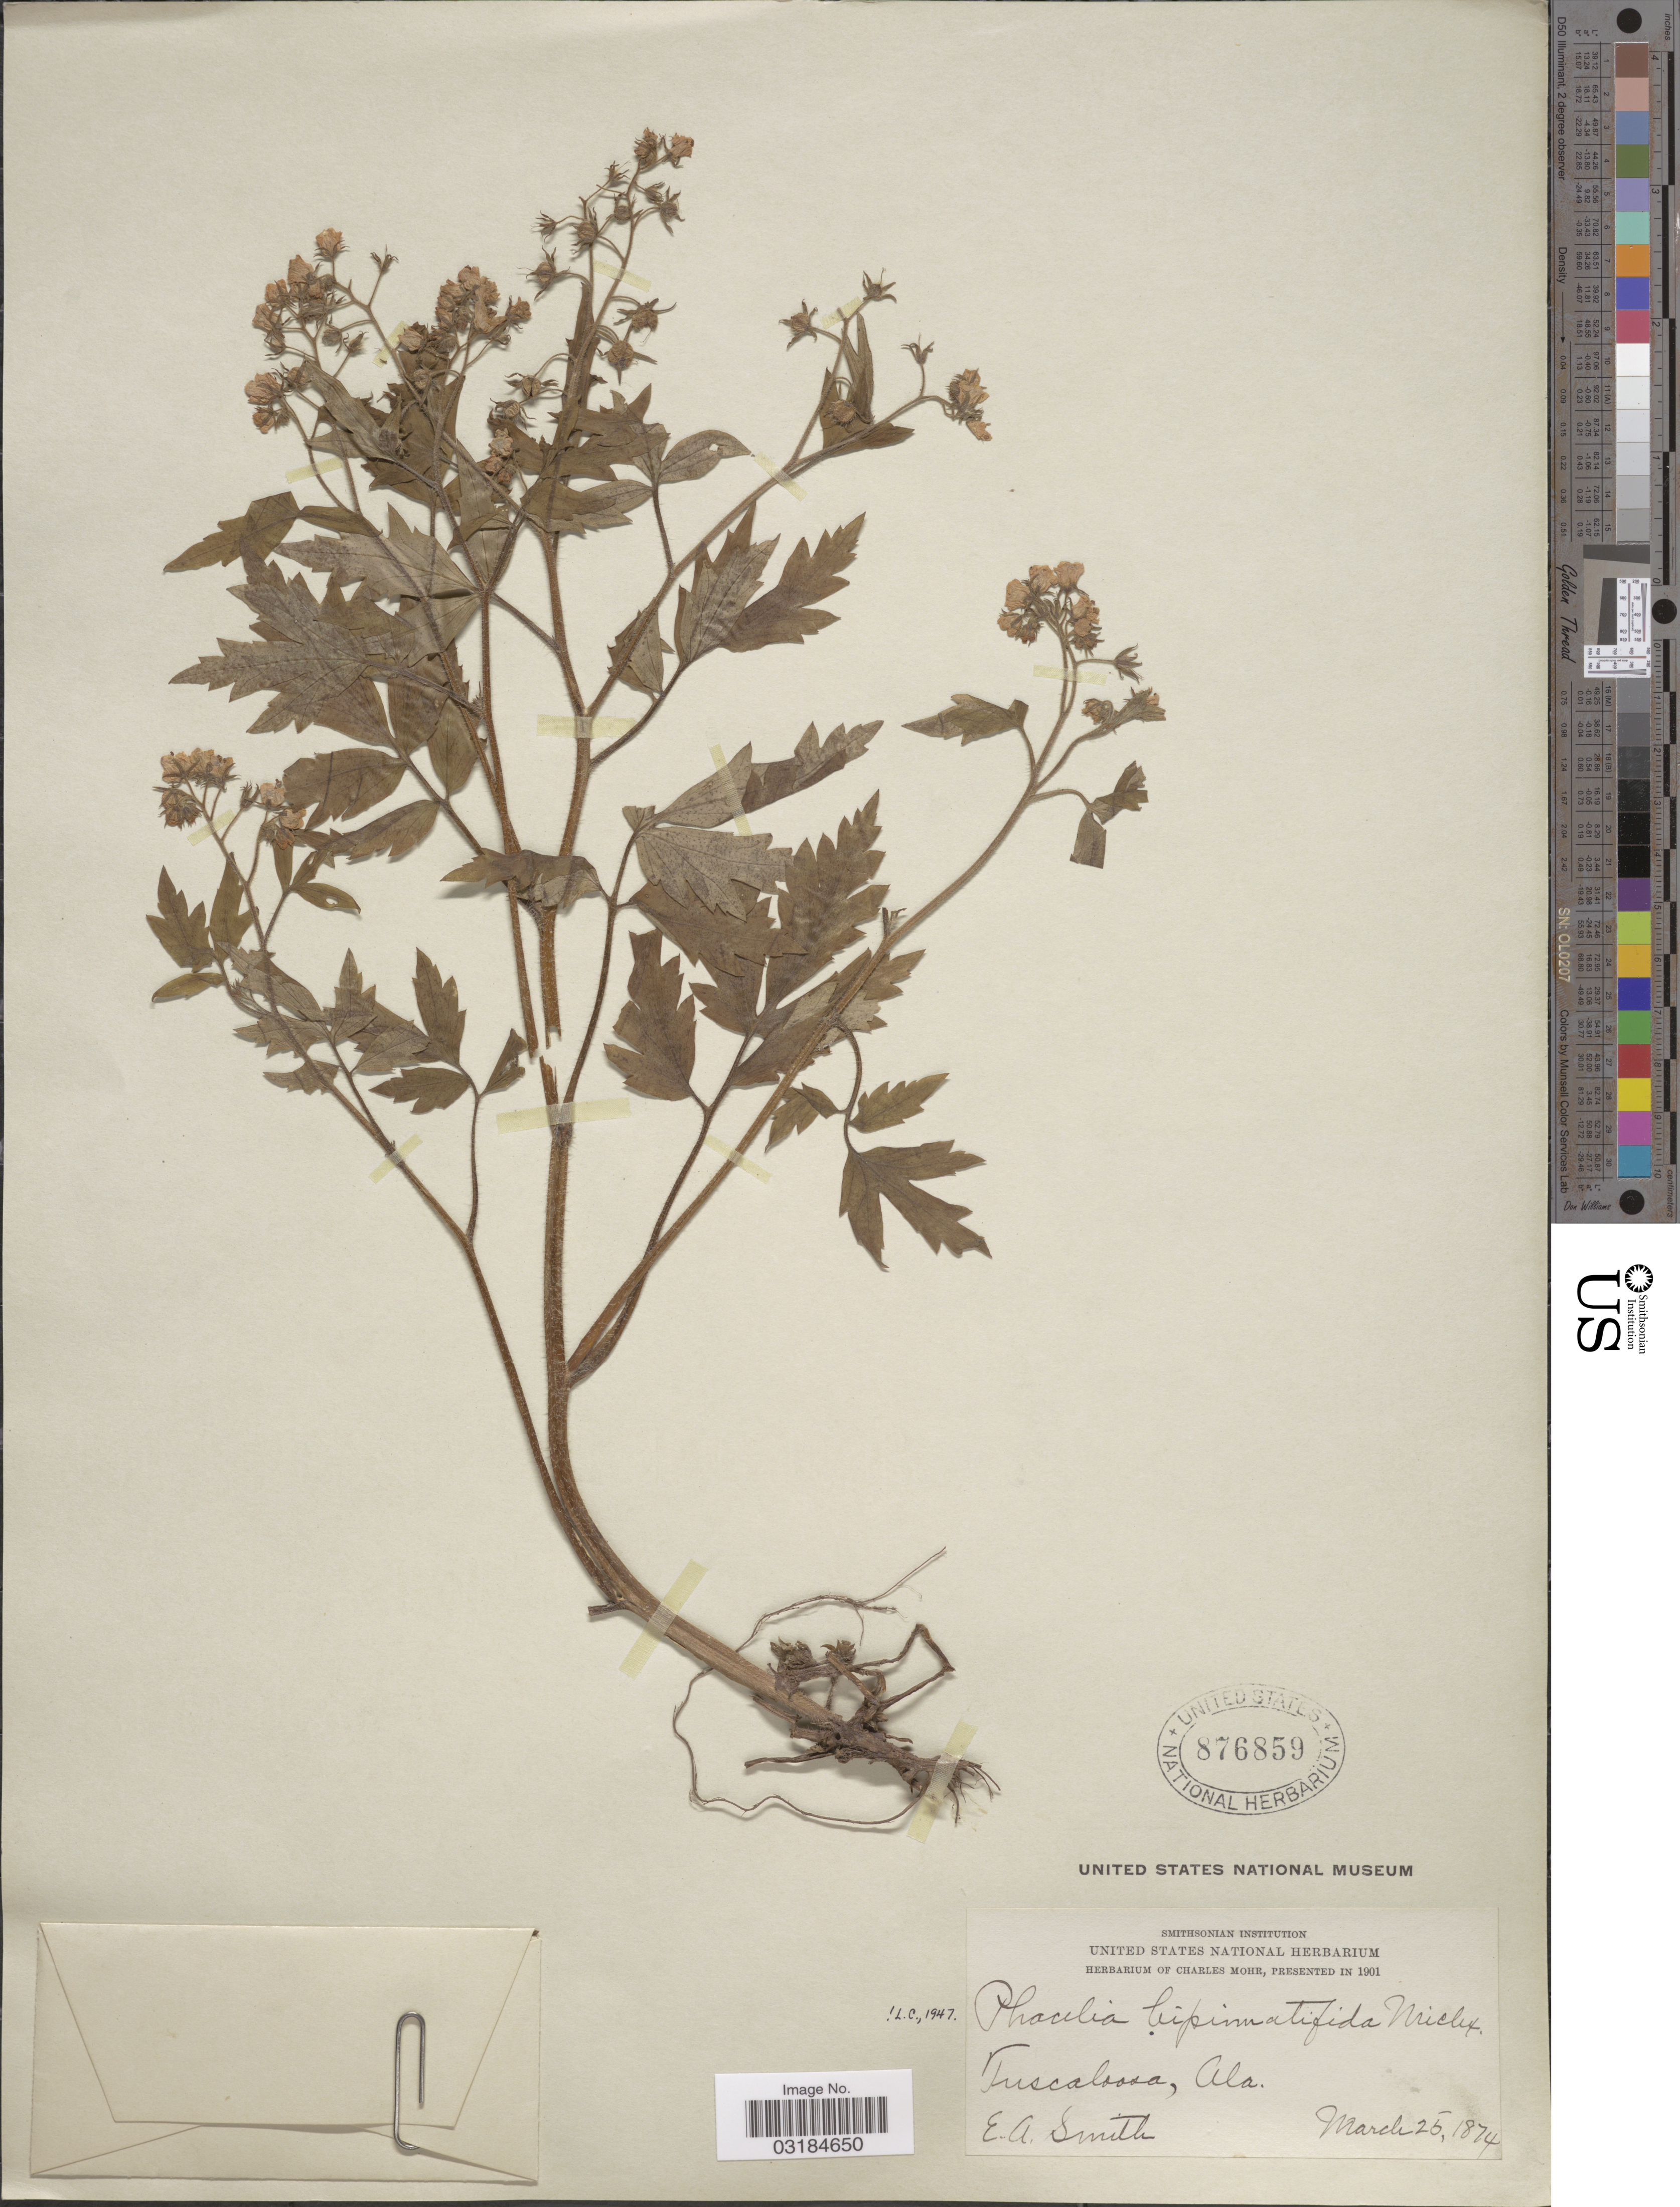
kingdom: Plantae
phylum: Tracheophyta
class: Magnoliopsida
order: Boraginales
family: Hydrophyllaceae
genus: Phacelia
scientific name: Phacelia bipinnatifida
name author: (Atwood) Michx.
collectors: E. A. Smith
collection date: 1874-03-25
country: United States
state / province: Alabama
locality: Tuscaloosa.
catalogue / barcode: US 876859